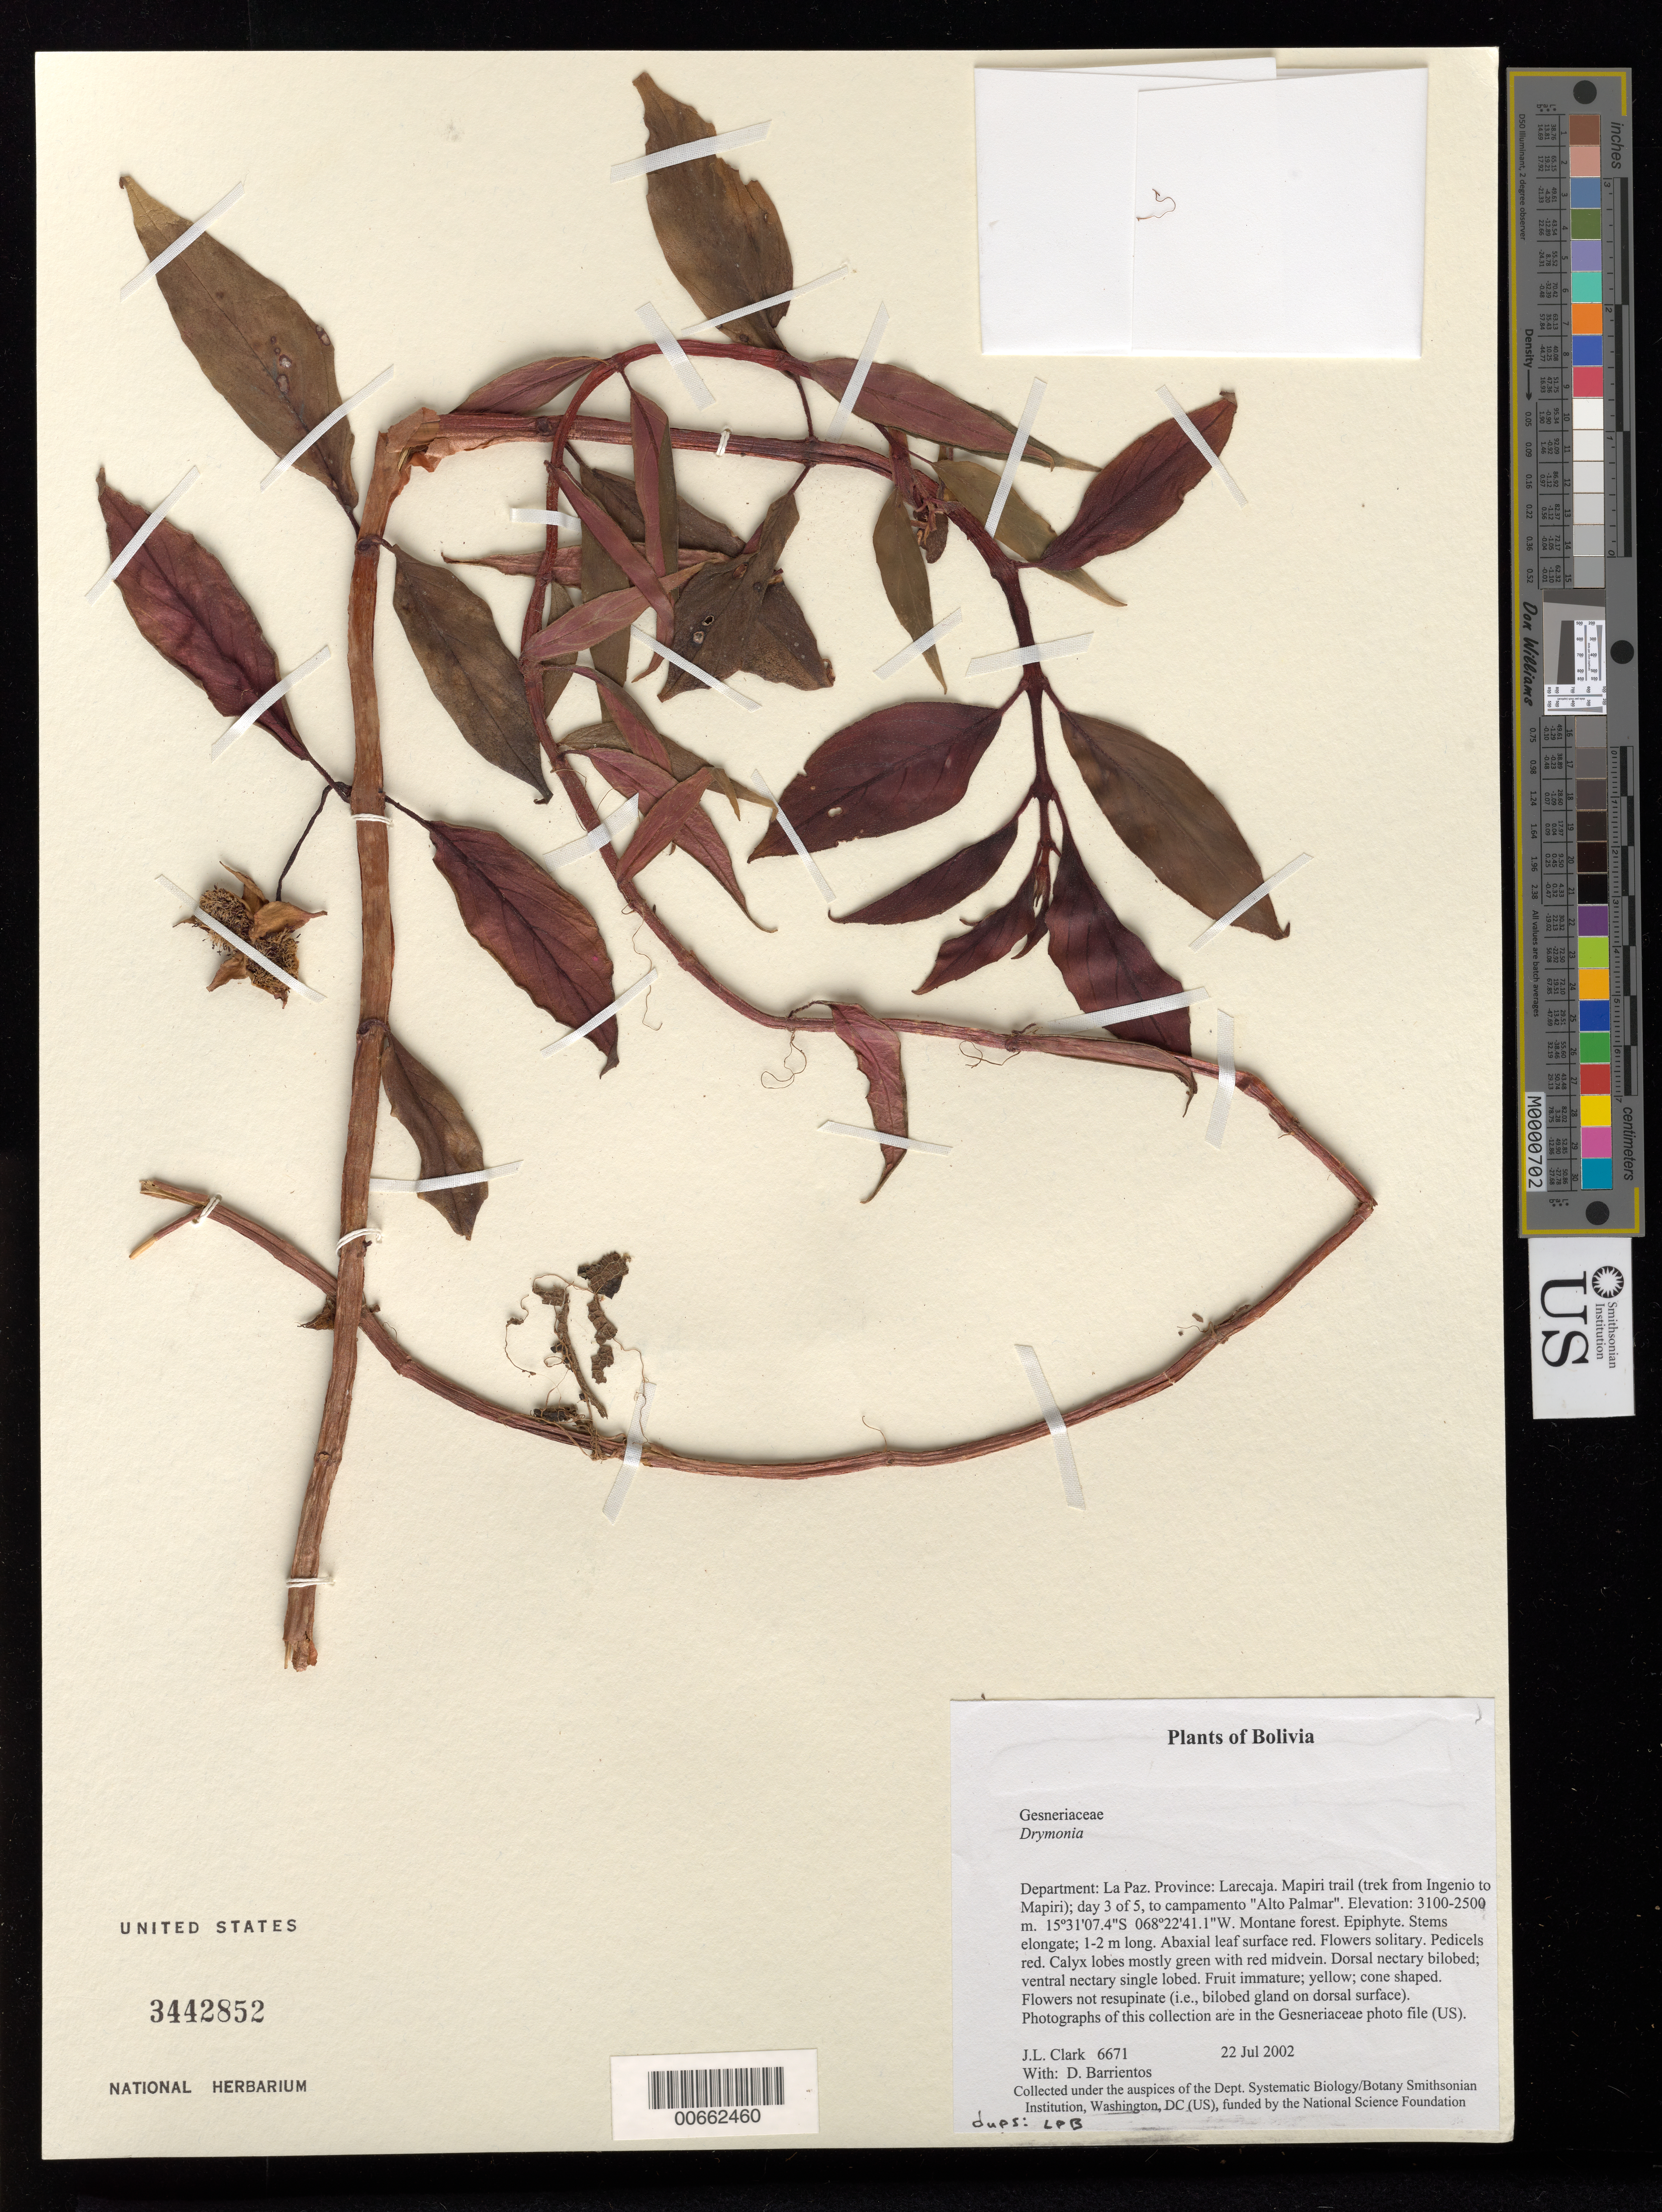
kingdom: Plantae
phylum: Tracheophyta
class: Magnoliopsida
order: Lamiales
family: Gesneriaceae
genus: Drymonia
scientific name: Drymonia sp.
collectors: J. L. Clark & D. Barrientos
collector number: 6671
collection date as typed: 22 Jul 2002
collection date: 2002-07-22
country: Bolivia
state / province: La Paz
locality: Larecaja, Mapiri trail (trek from Ingenio to Mapiri); day 3 of 5, to campamento "Alto Palmar"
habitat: Montane forest.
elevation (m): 3100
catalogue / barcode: US 3442852